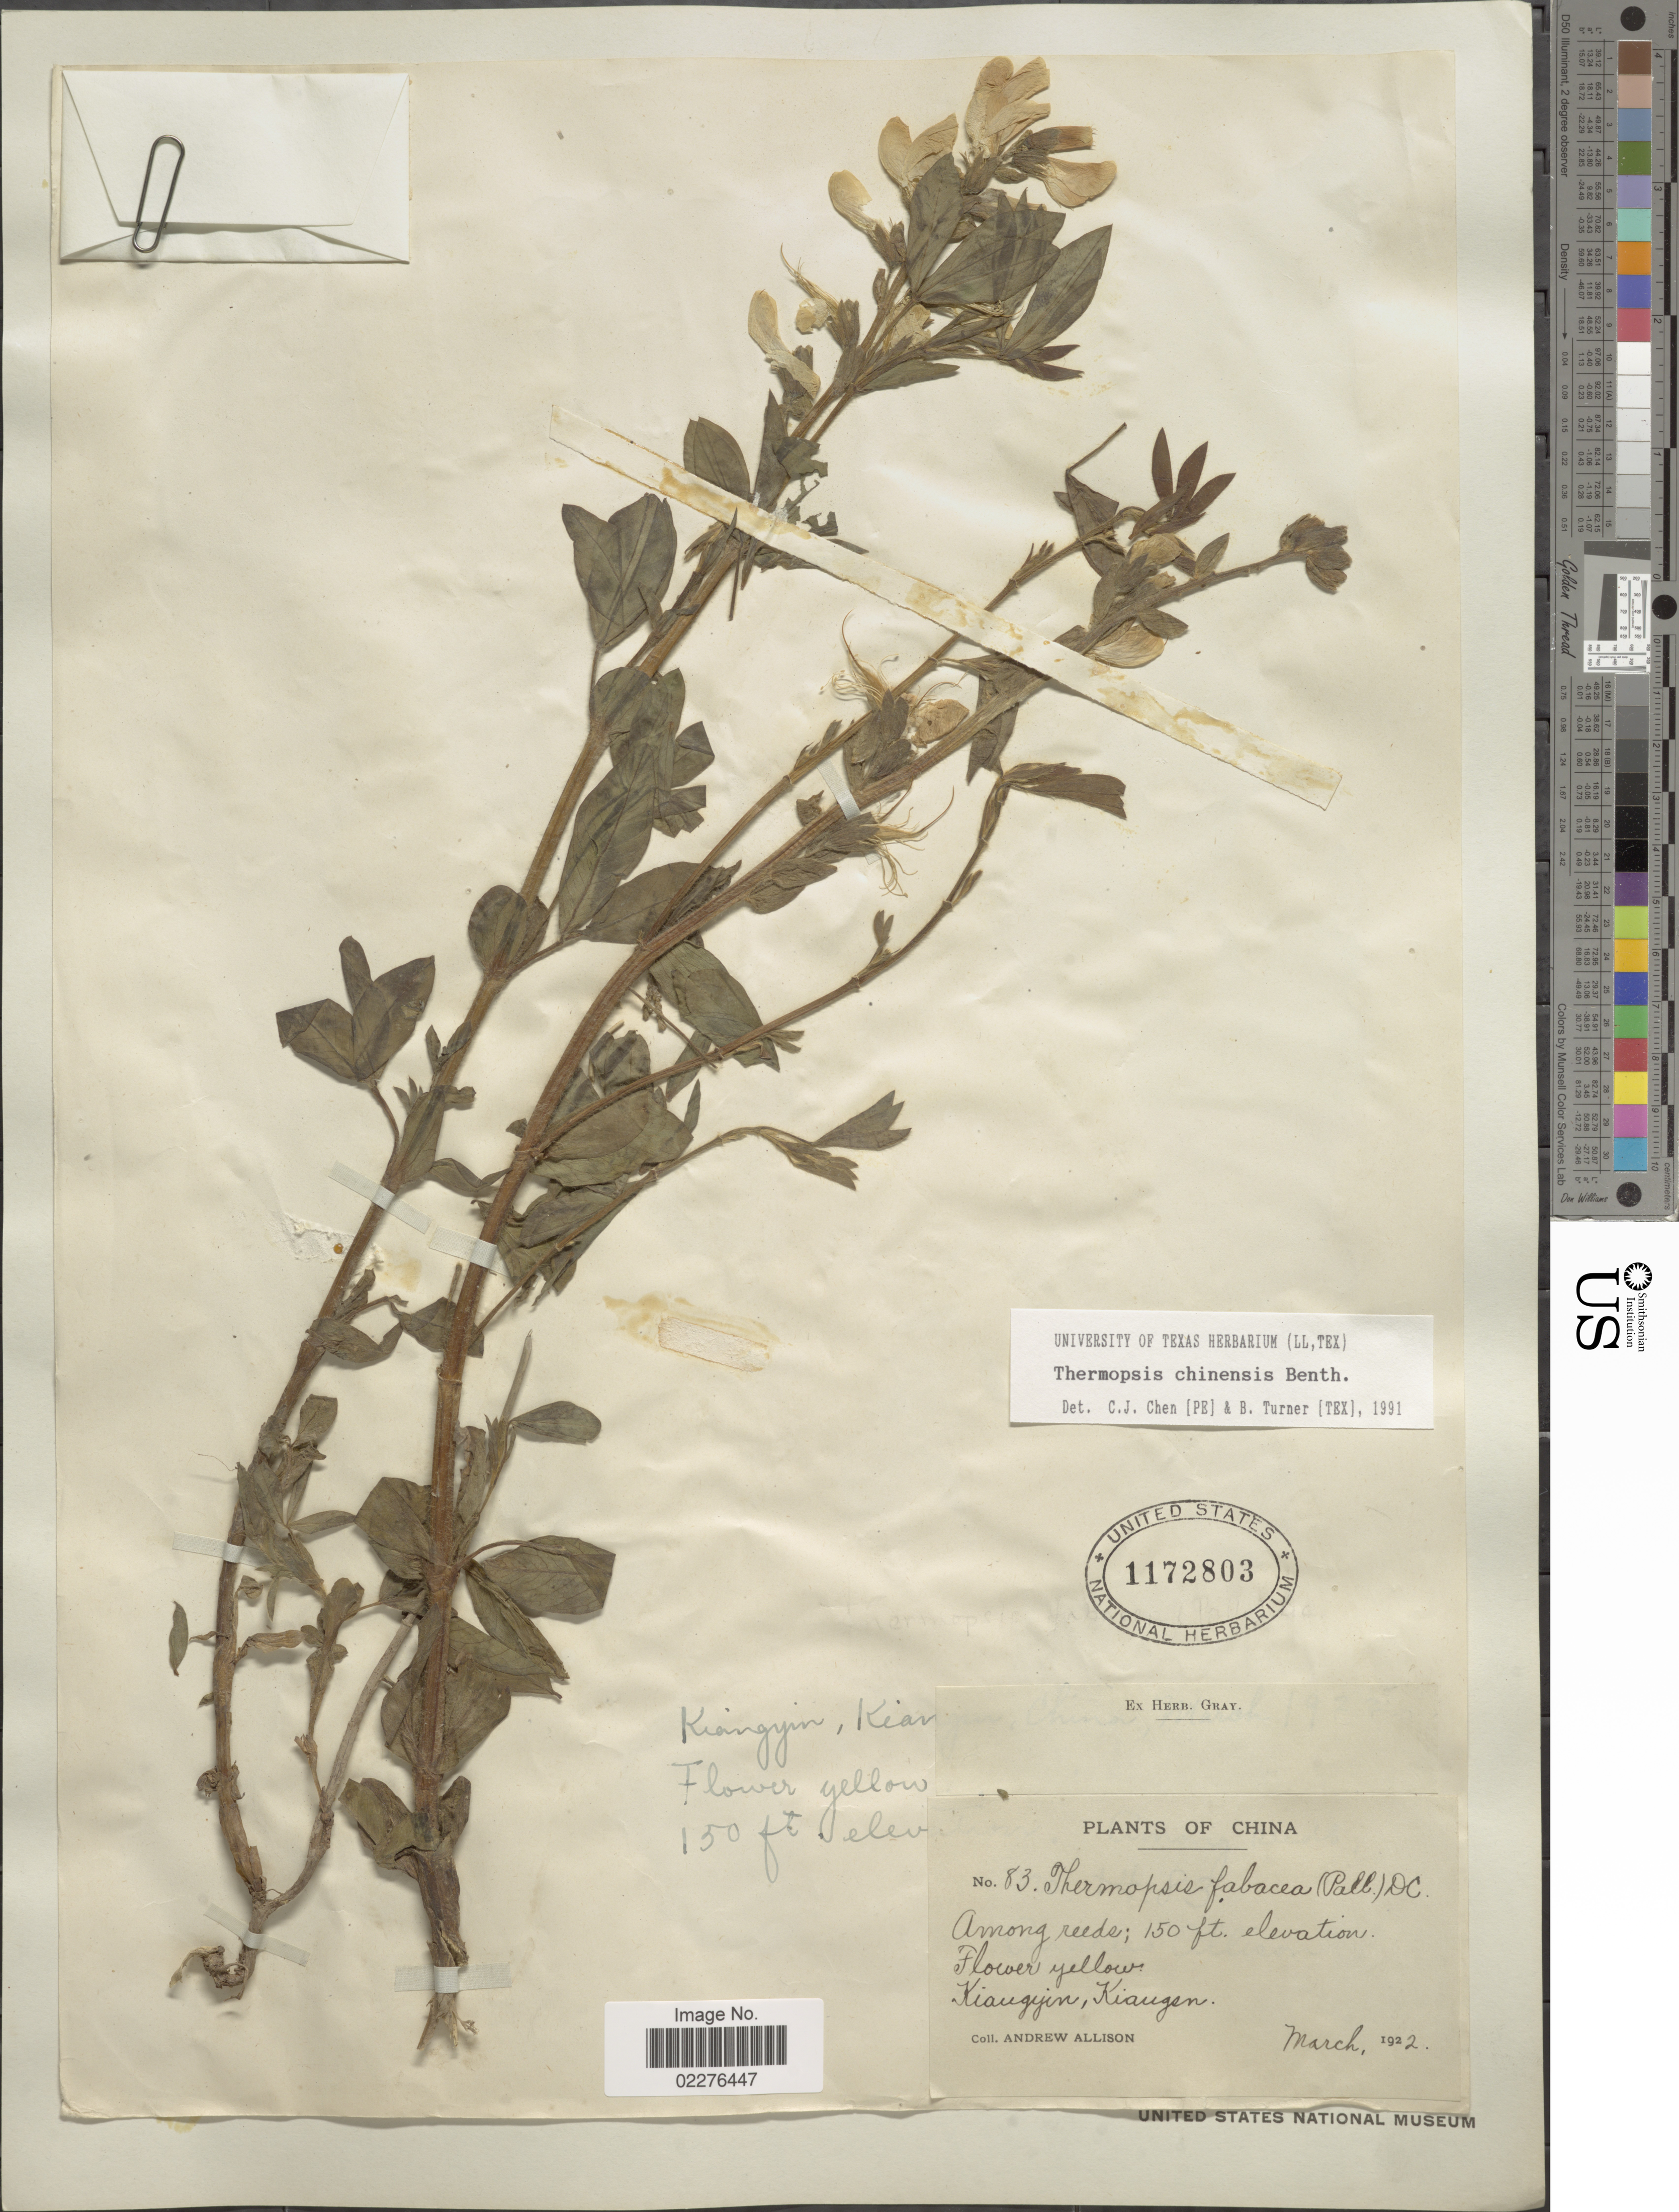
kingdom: Plantae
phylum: Tracheophyta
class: Magnoliopsida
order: Fabales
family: Fabaceae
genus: Thermopsis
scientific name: Thermopsis chinensis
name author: Benth. ex S. Moore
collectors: A. Allison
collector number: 83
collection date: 1922-03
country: China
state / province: Jiangsu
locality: Among reeds, Kiangyin, Kiangsu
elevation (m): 46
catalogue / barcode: US 1172803